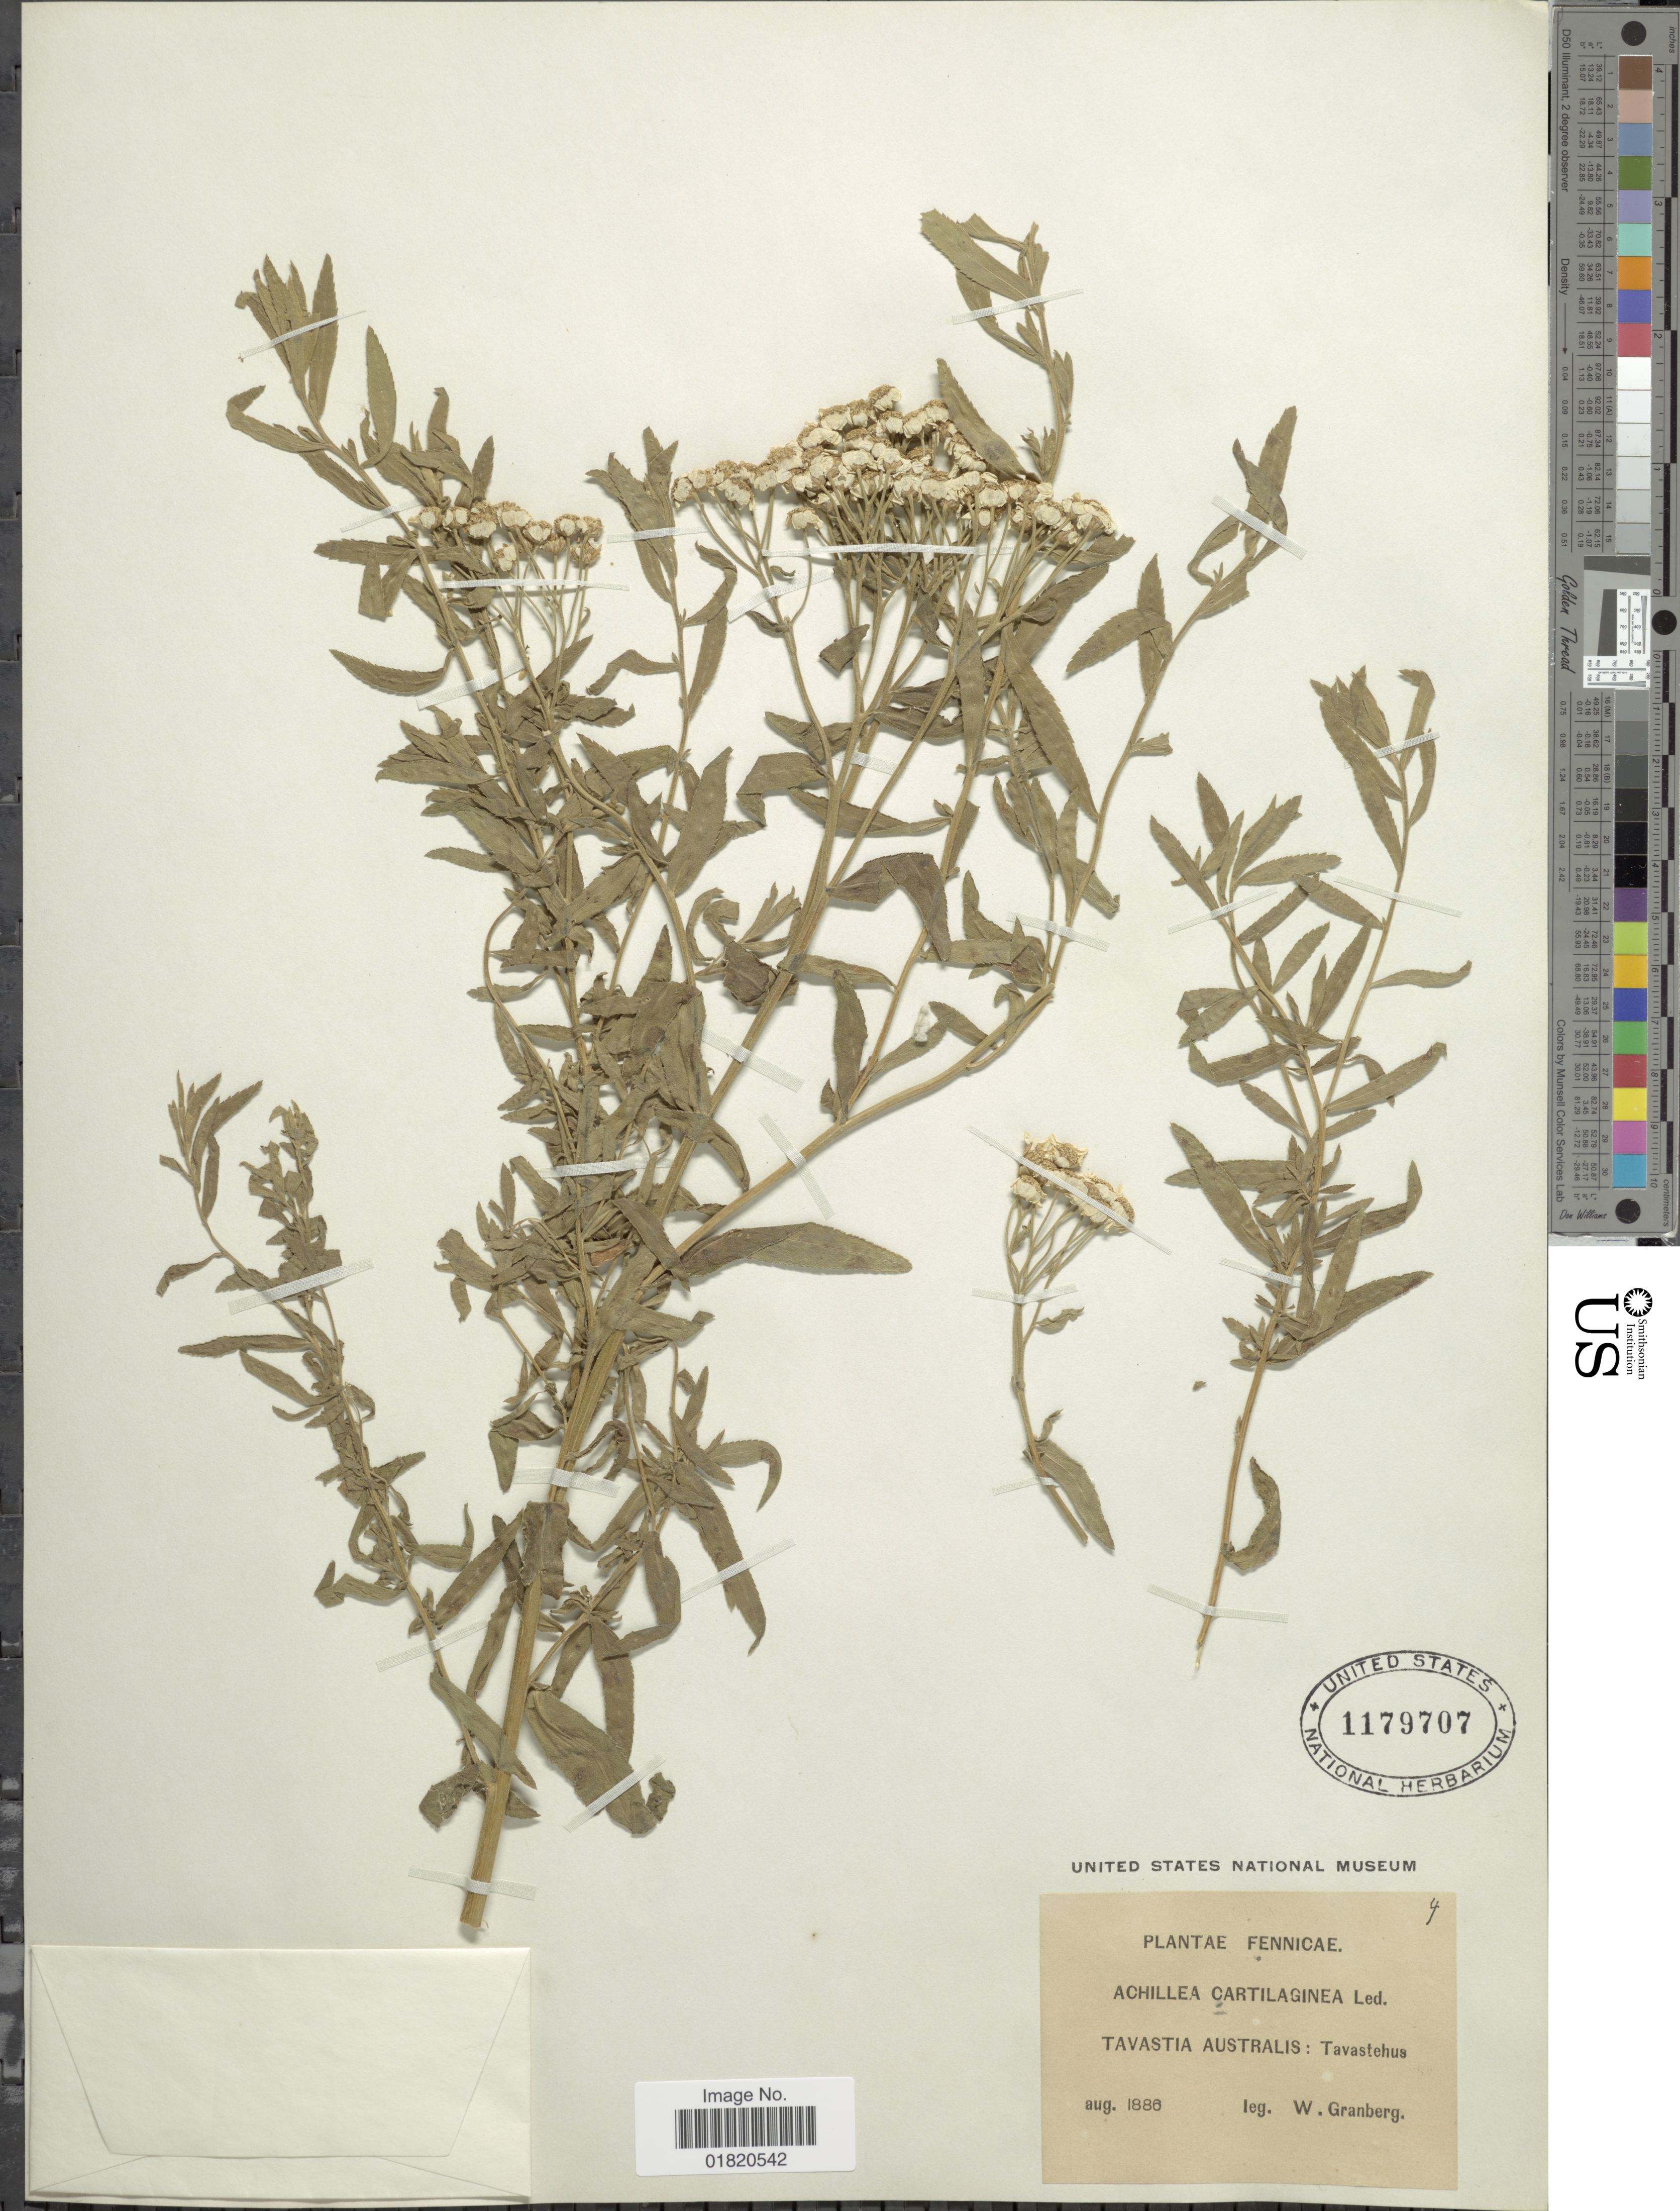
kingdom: Plantae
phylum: Tracheophyta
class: Magnoliopsida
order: Asterales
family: Asteraceae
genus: Achillea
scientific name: Achillea cartilaginea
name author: L.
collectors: W. Granberg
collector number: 4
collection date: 1886-08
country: Finland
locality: Tavastia Australis: Tavastehus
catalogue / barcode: US 1179707